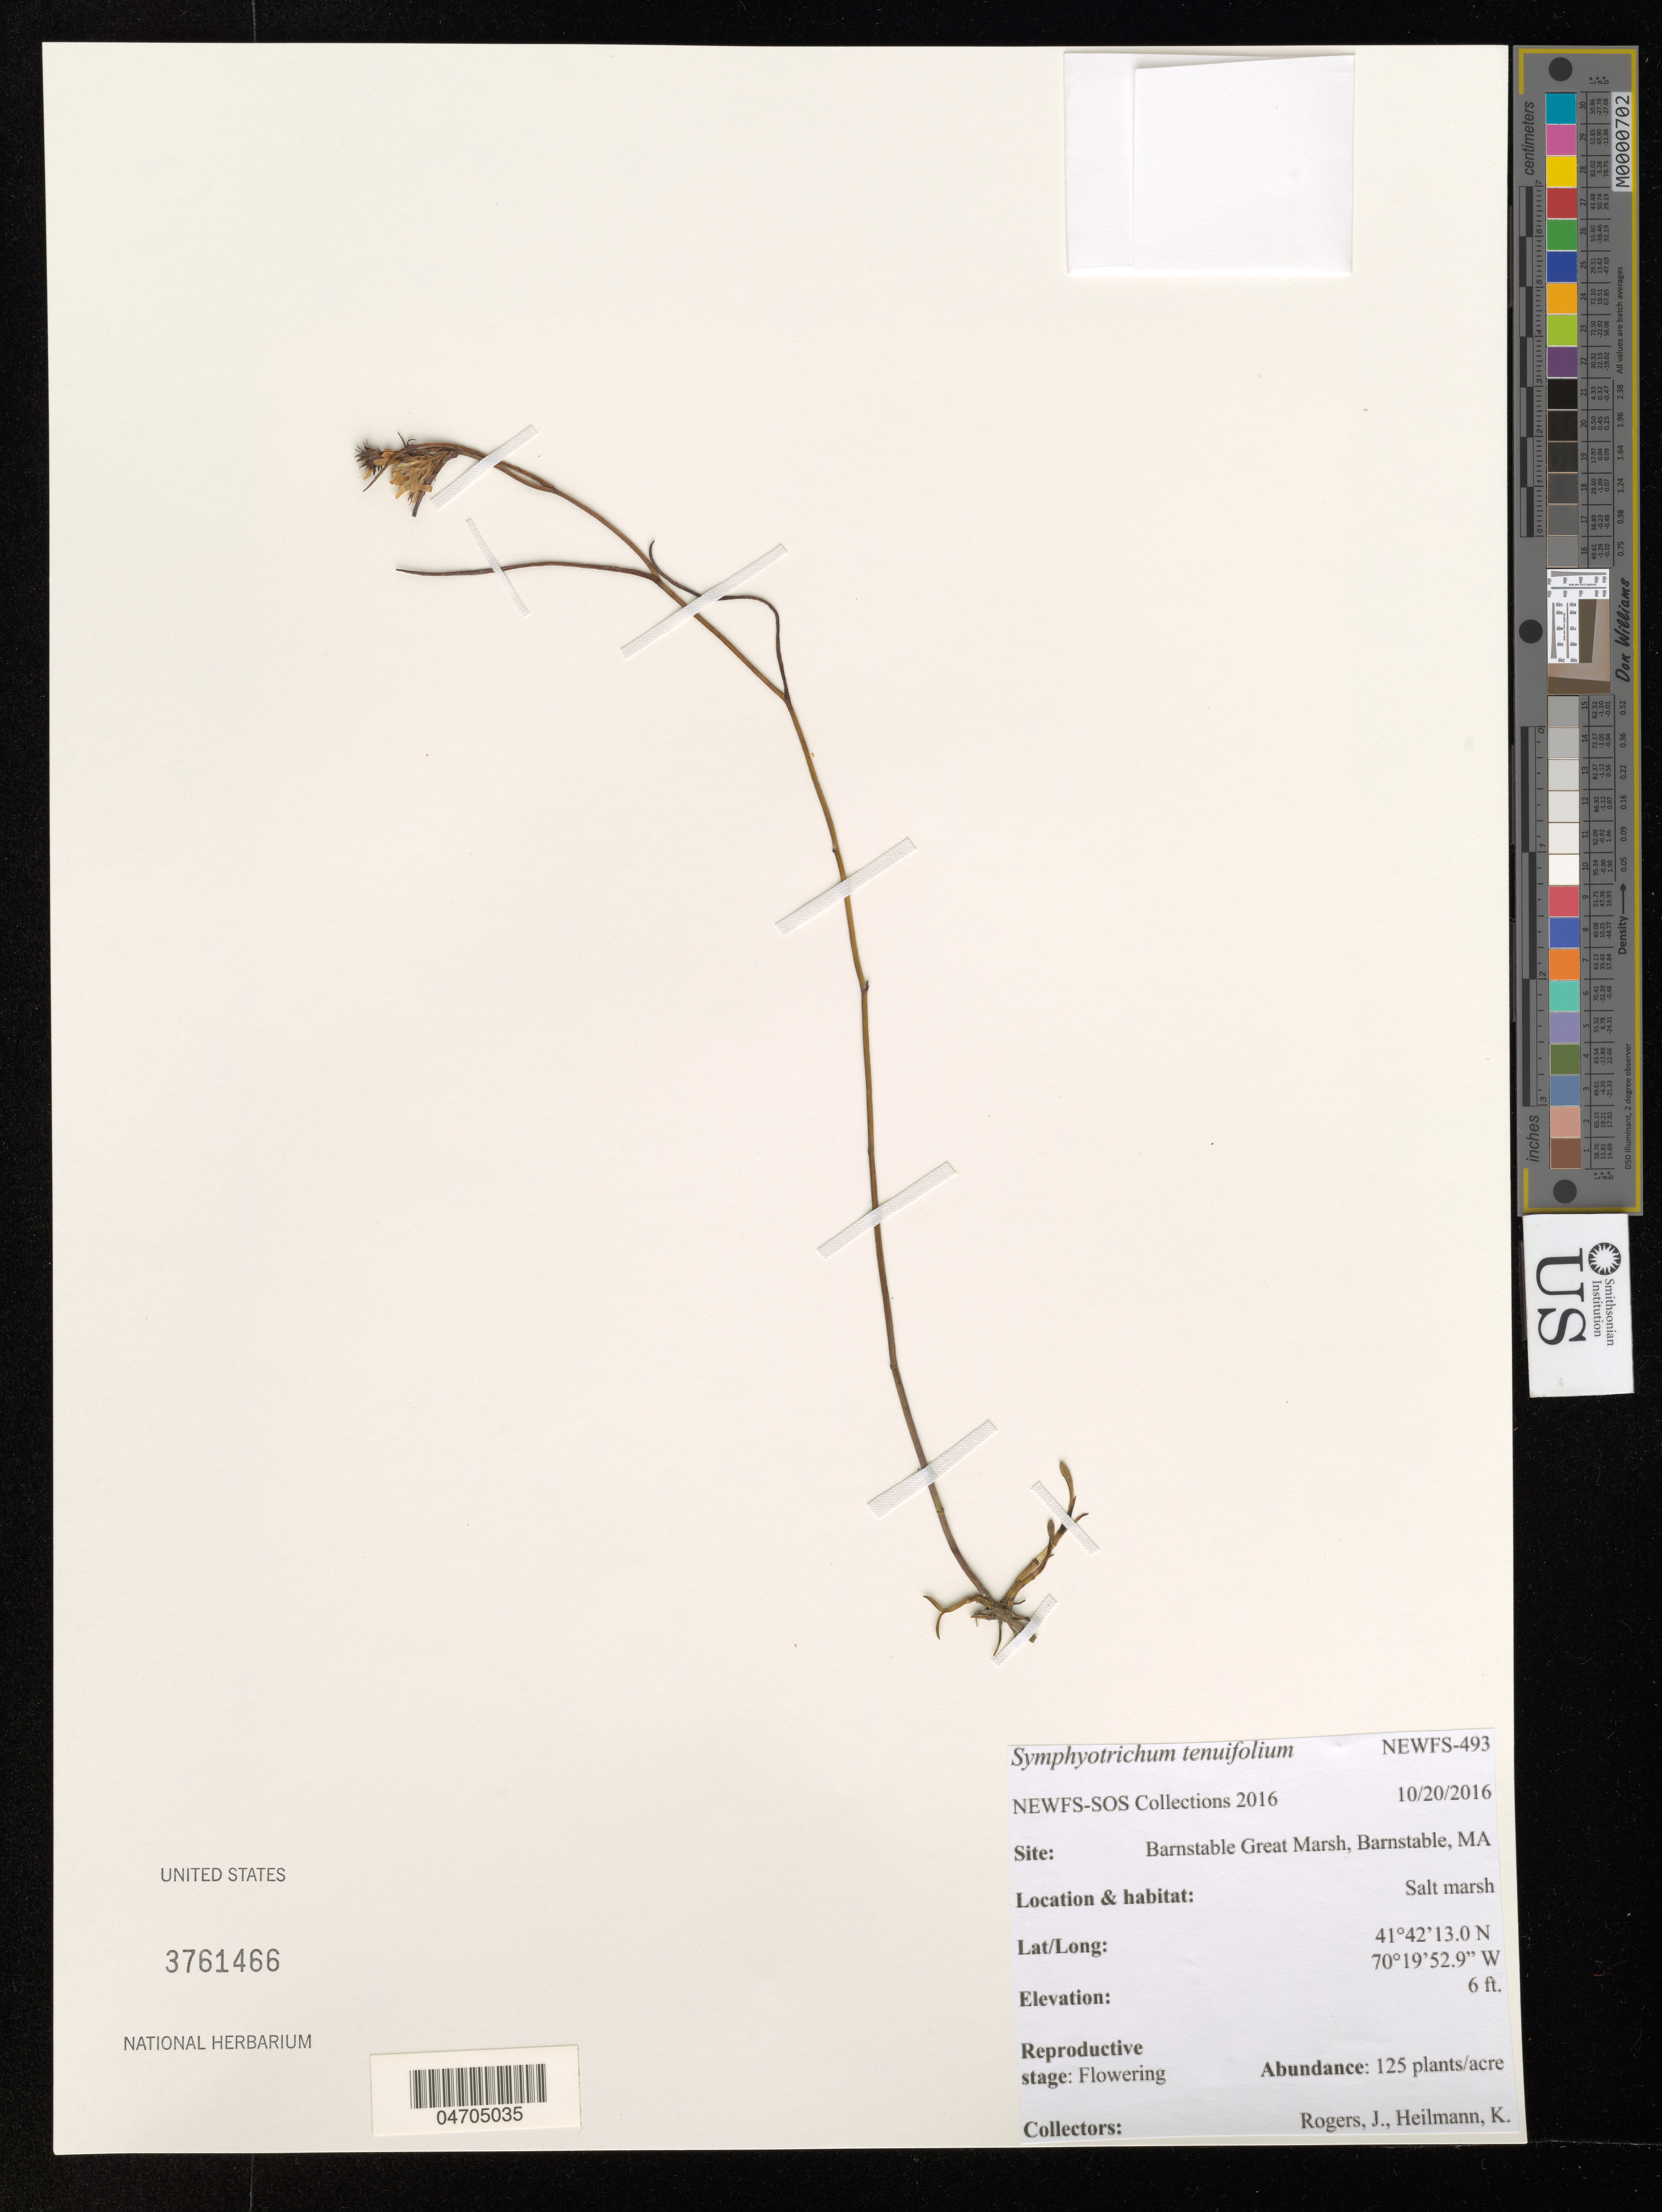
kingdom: Plantae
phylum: Tracheophyta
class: Magnoliopsida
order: Asterales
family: Asteraceae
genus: Symphyotrichum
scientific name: Symphyotrichum tenuifolium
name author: (L.) G.L. Nesom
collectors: J. Rogers & K. Heilmann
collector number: NEWFS-493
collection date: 2016-10-20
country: United States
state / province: Massachusetts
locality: Barnstable Great Marsh, Barnstable.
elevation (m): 2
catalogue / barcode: US 3761466